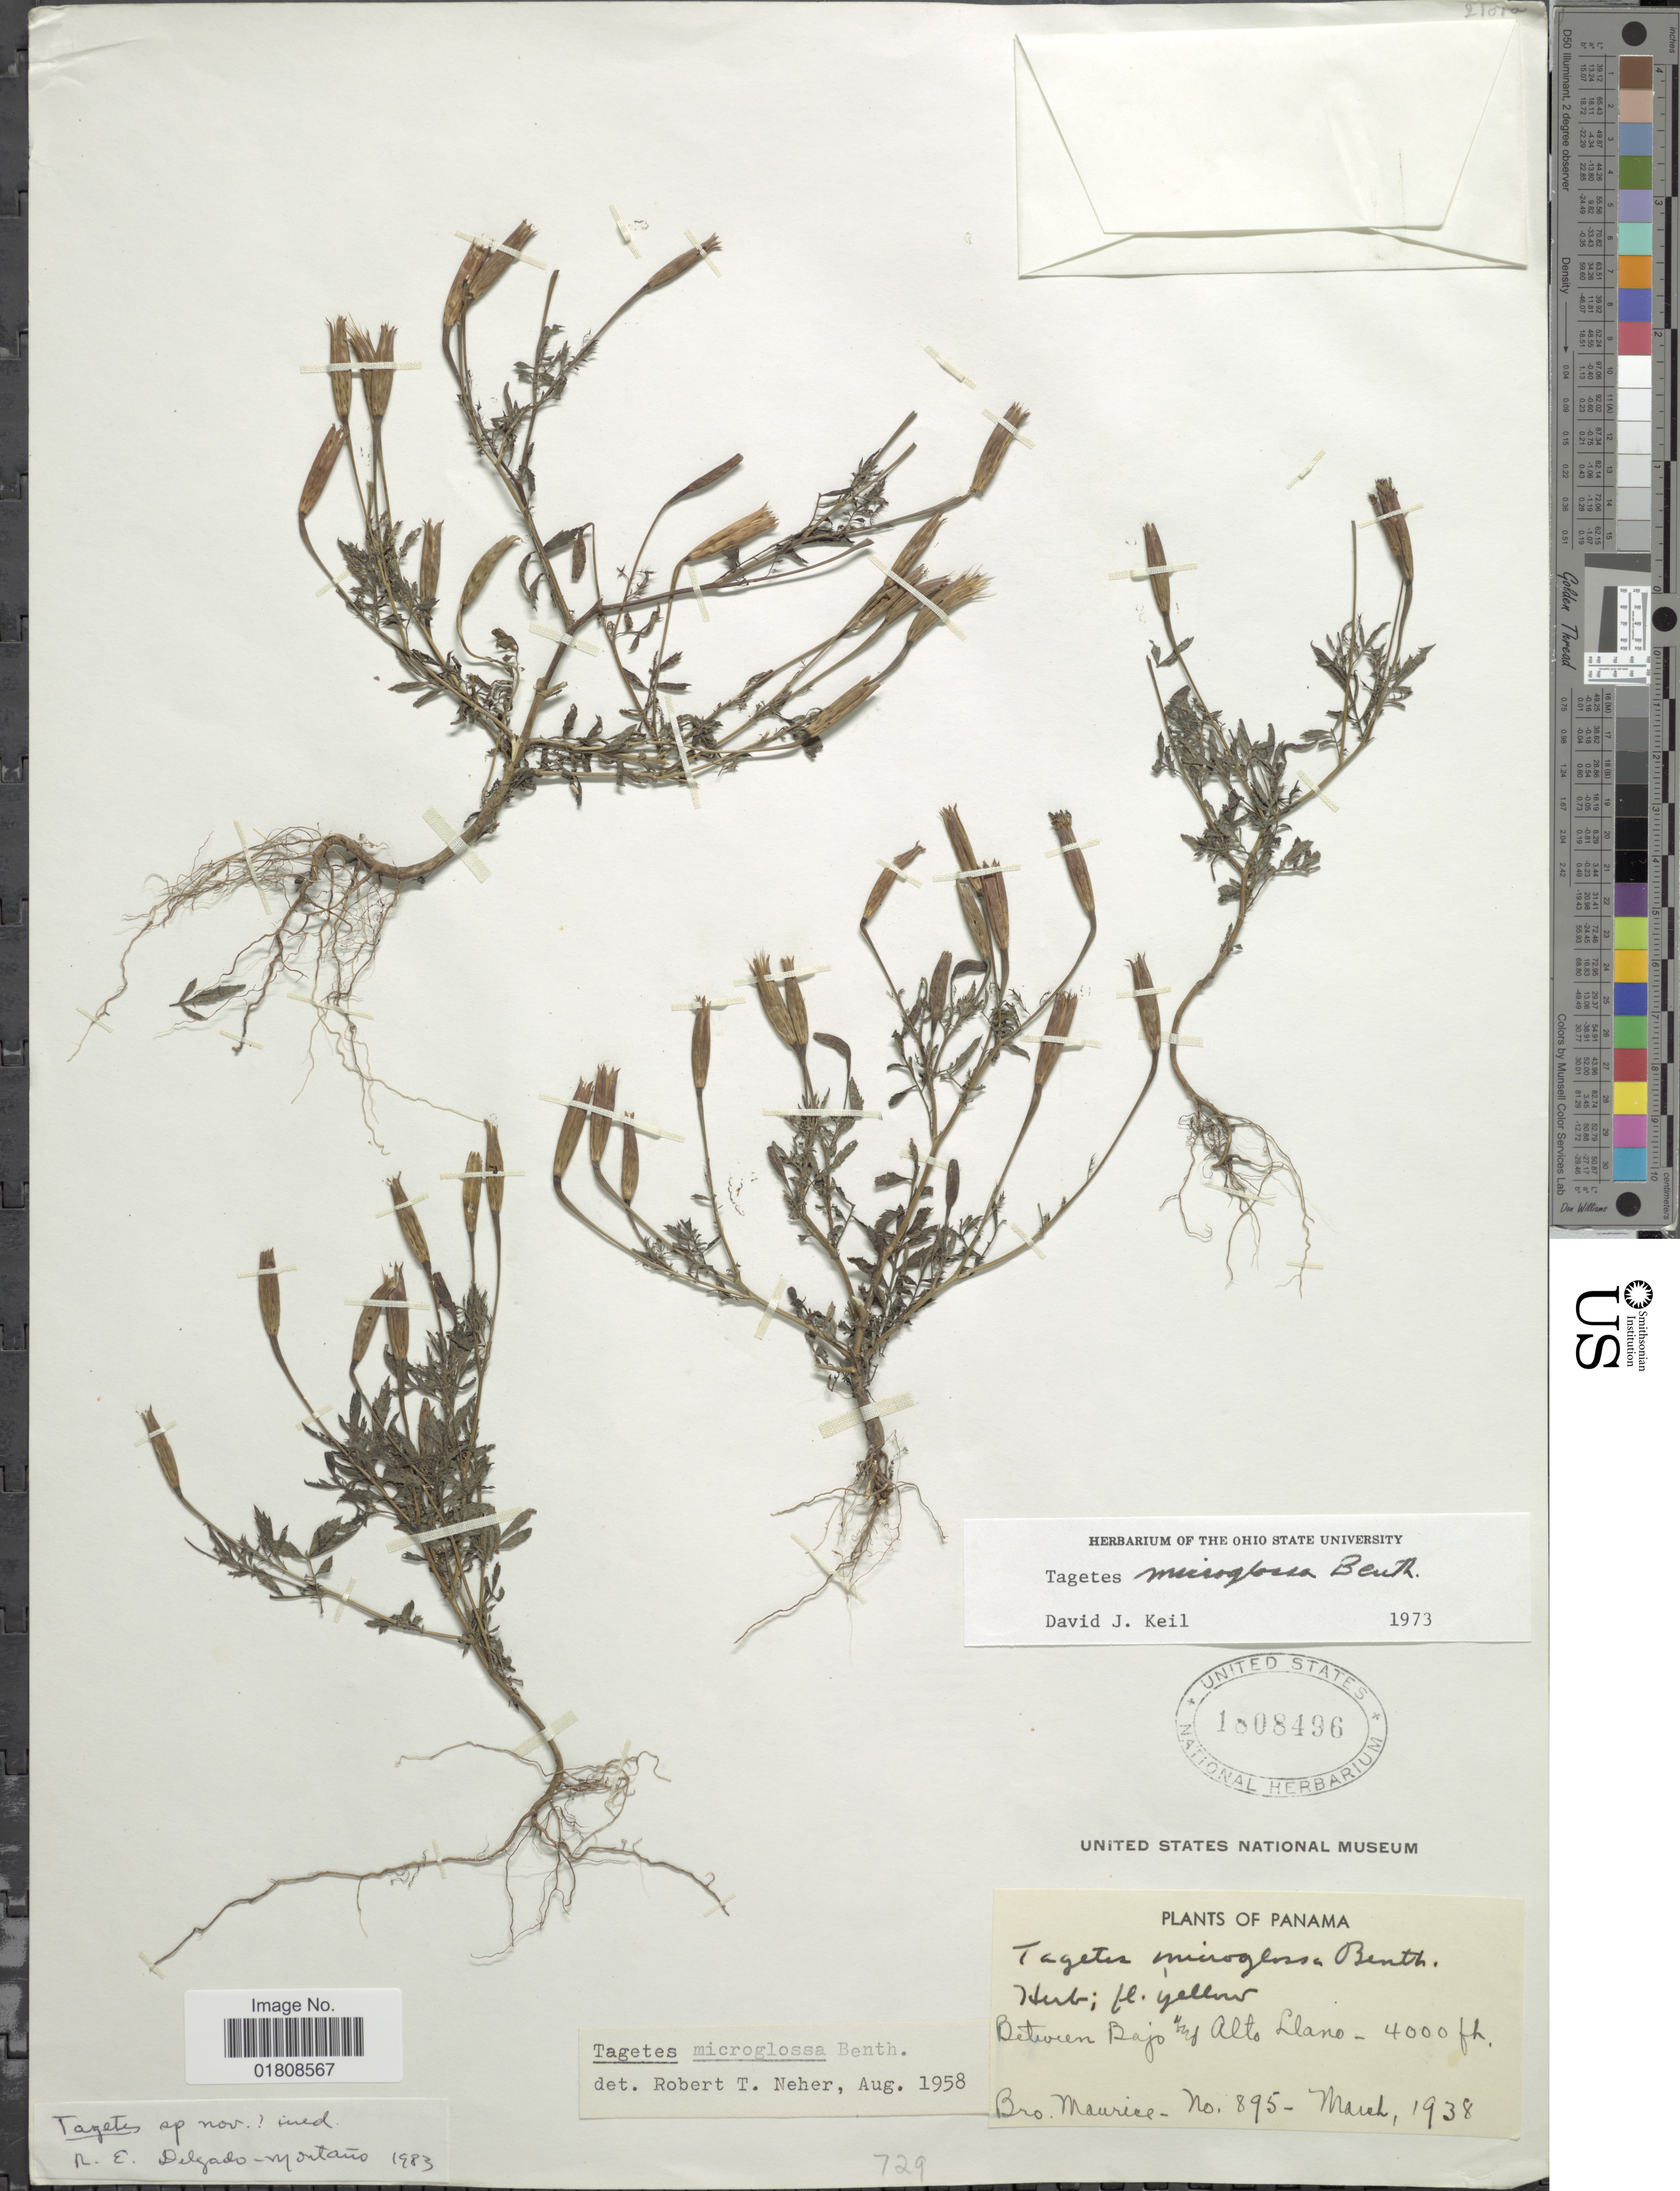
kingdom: Plantae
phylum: Tracheophyta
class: Magnoliopsida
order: Asterales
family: Asteraceae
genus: Tagetes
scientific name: Tagetes jaliscensis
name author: Greenm.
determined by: Schiavinato, Dario J.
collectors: B. Maurice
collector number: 895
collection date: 1938-03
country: Panama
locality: Between Bajo and Alto Llano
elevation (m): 1219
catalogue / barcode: US 1808496